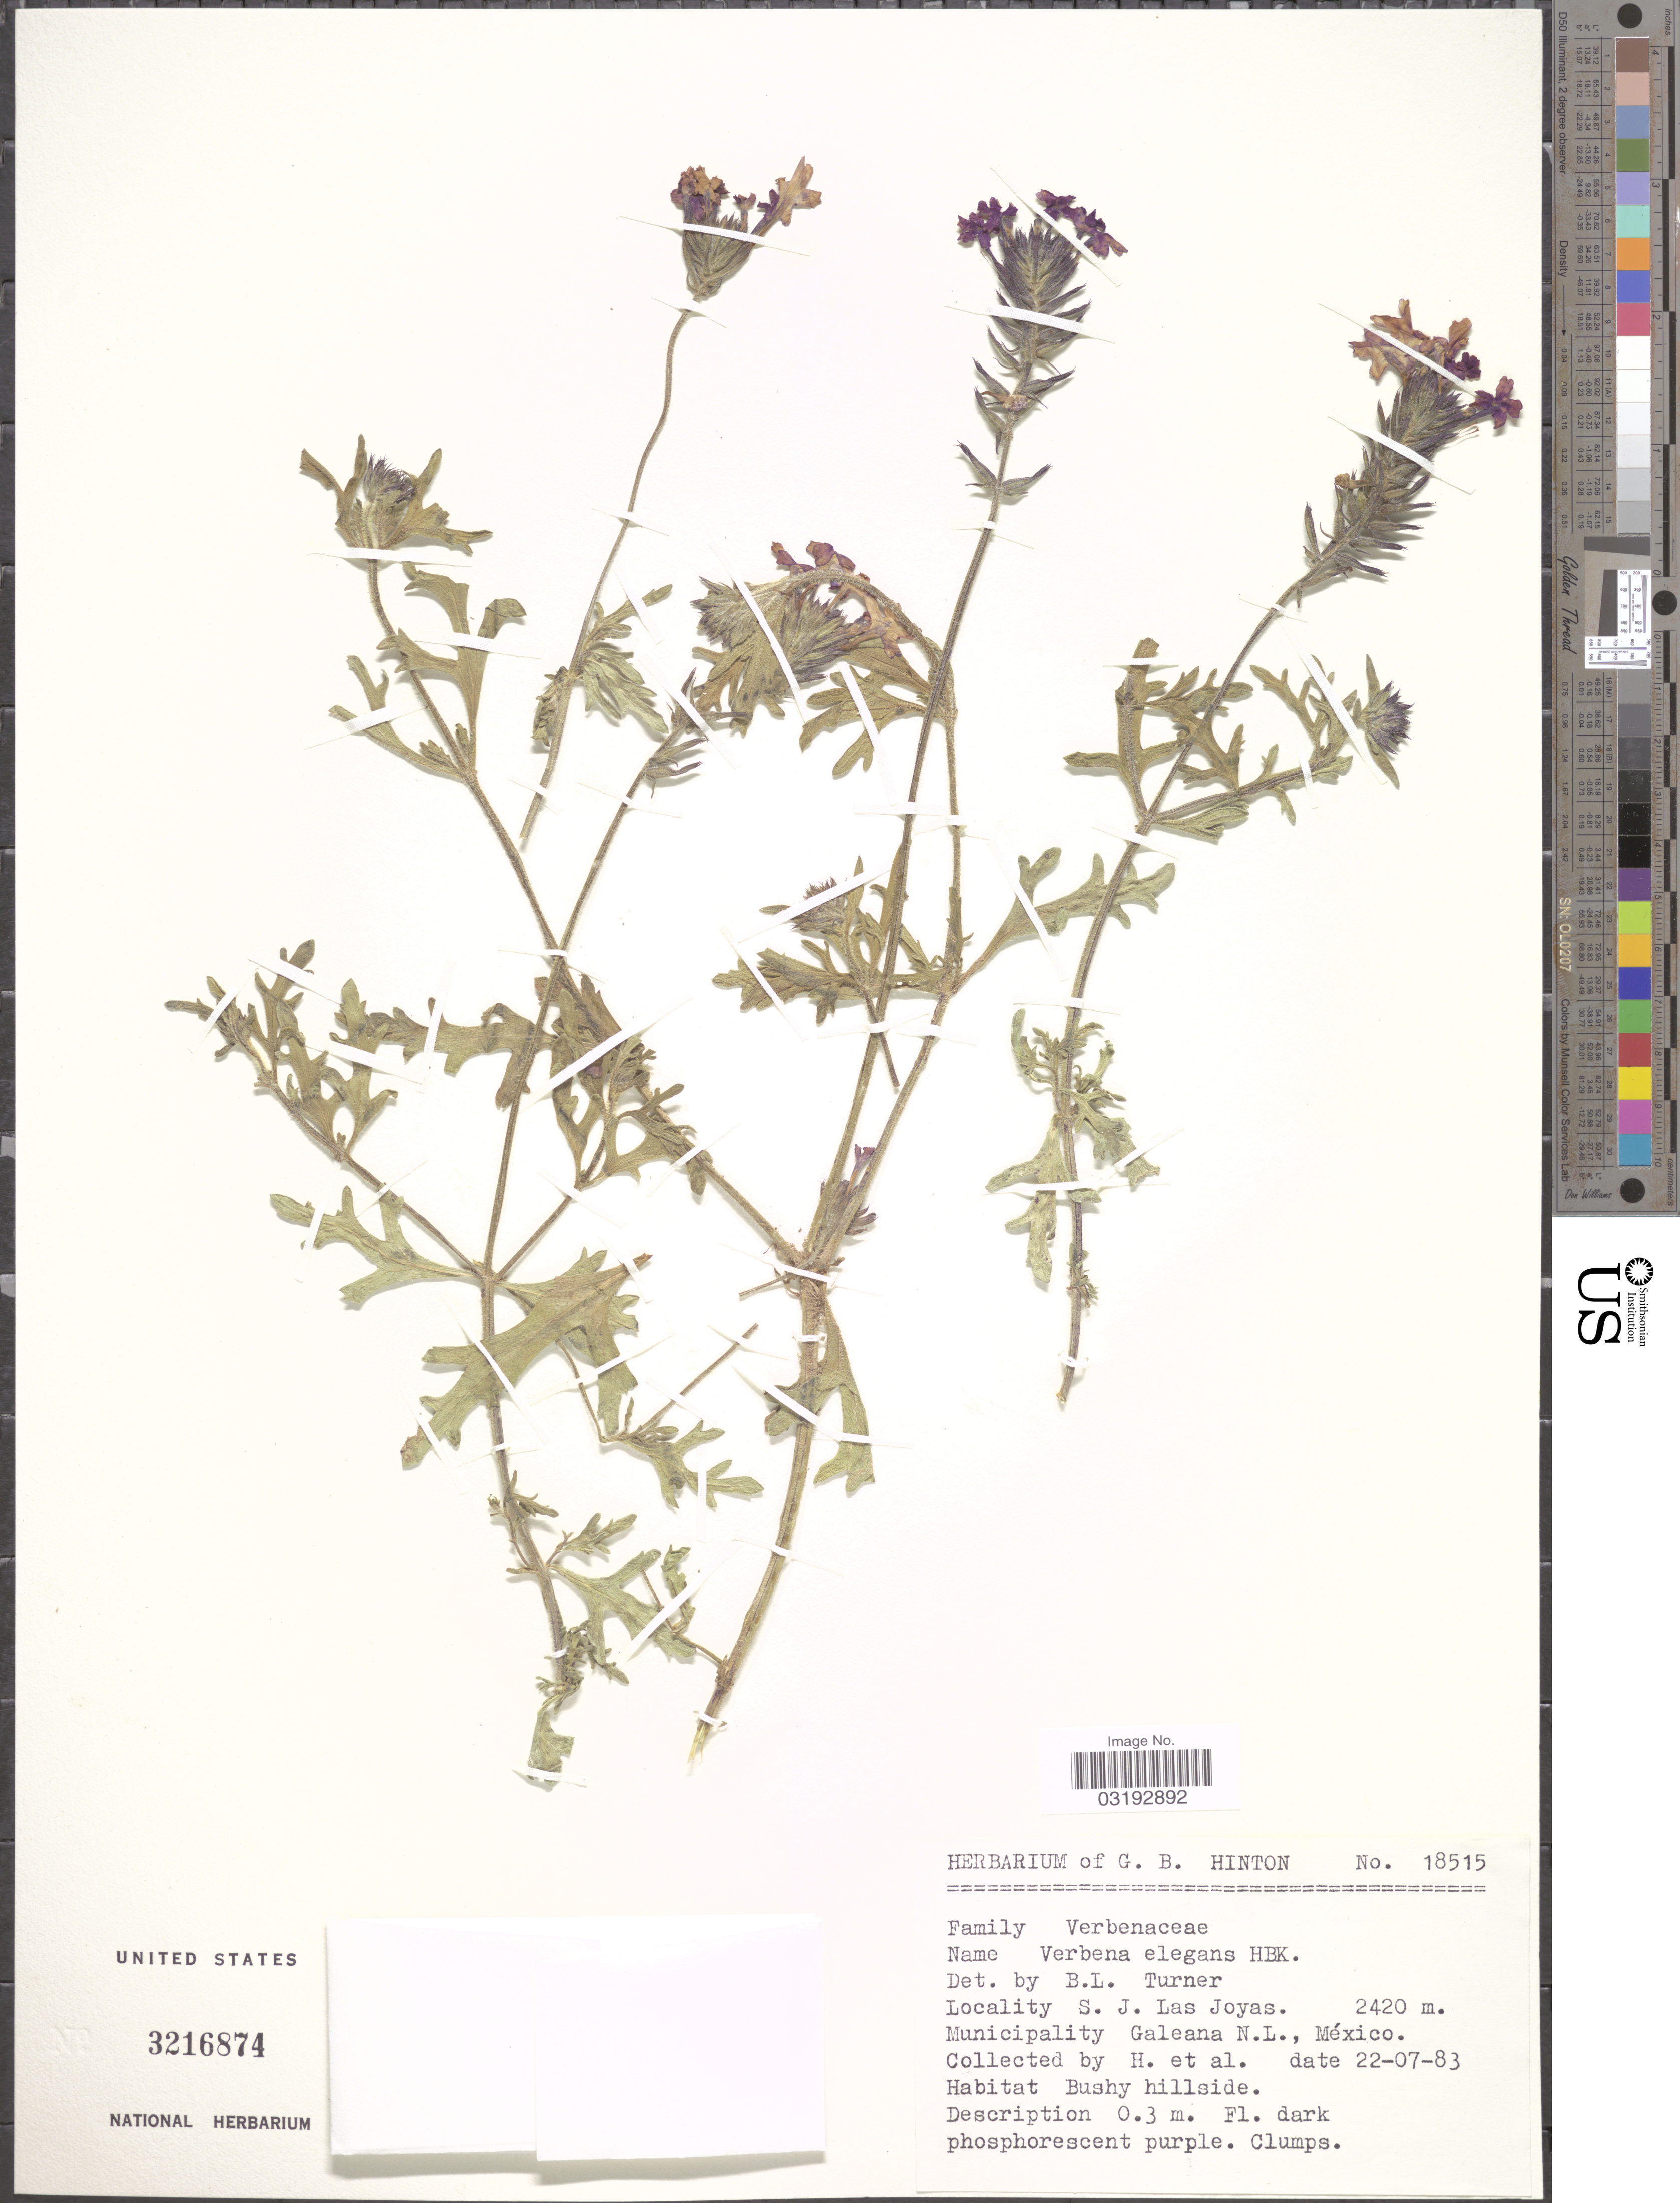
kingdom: Plantae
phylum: Tracheophyta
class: Magnoliopsida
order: Lamiales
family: Verbenaceae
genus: Verbena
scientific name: Verbena elegans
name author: Kunth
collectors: G. B. Hinton & et al.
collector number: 18515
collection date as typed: Transcribed d/m/y: 22/7/83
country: Mexico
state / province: Nuevo León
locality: S. J. Las Joyas. Municipality Galeana N.L.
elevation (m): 2420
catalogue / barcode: US 3216874